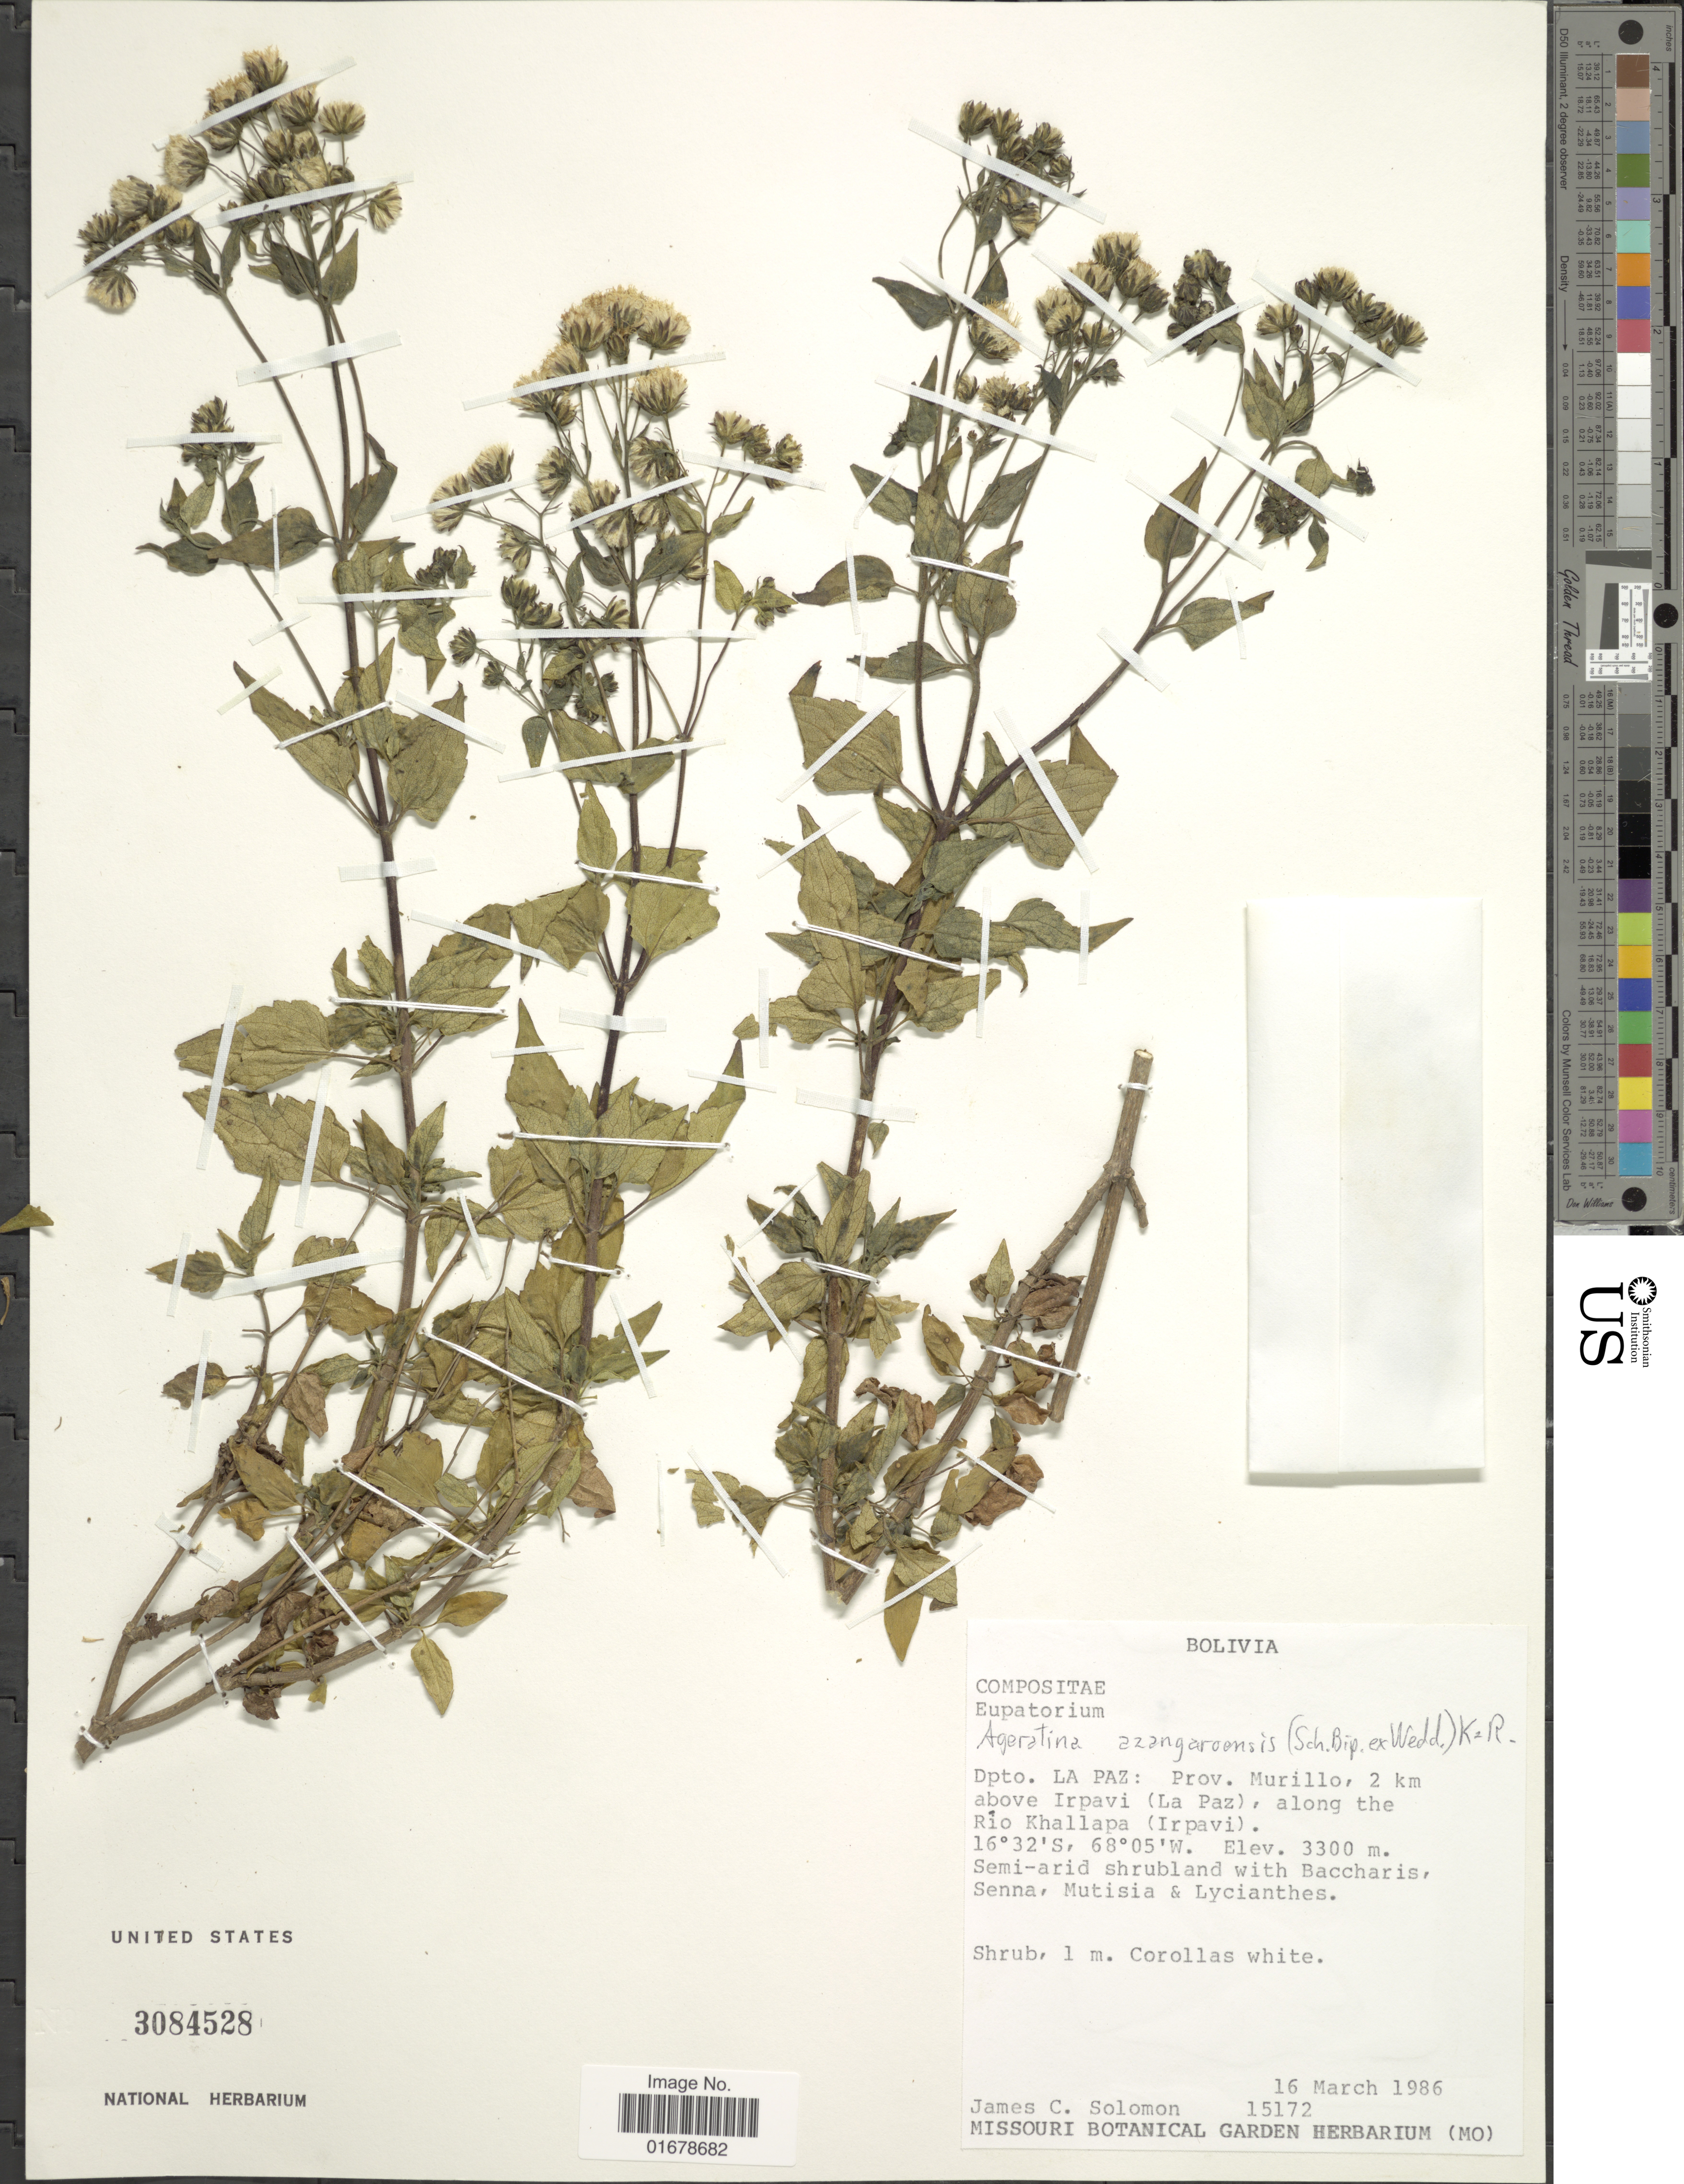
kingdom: Plantae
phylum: Tracheophyta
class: Magnoliopsida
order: Asterales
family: Asteraceae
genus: Ageratina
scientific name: Ageratina azangaroensis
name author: (Sch. Bip. ex Wedd.) R.M. King & H. Rob.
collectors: J. C. Solomon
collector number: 15172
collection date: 1986-03-16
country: Bolivia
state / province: La Paz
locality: Dpto. La Paz: Prov. Murillo, 2 km above Irpavi (La Paz), along the Rio Khallapa (Irapavi)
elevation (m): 3300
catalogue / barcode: US 3084528